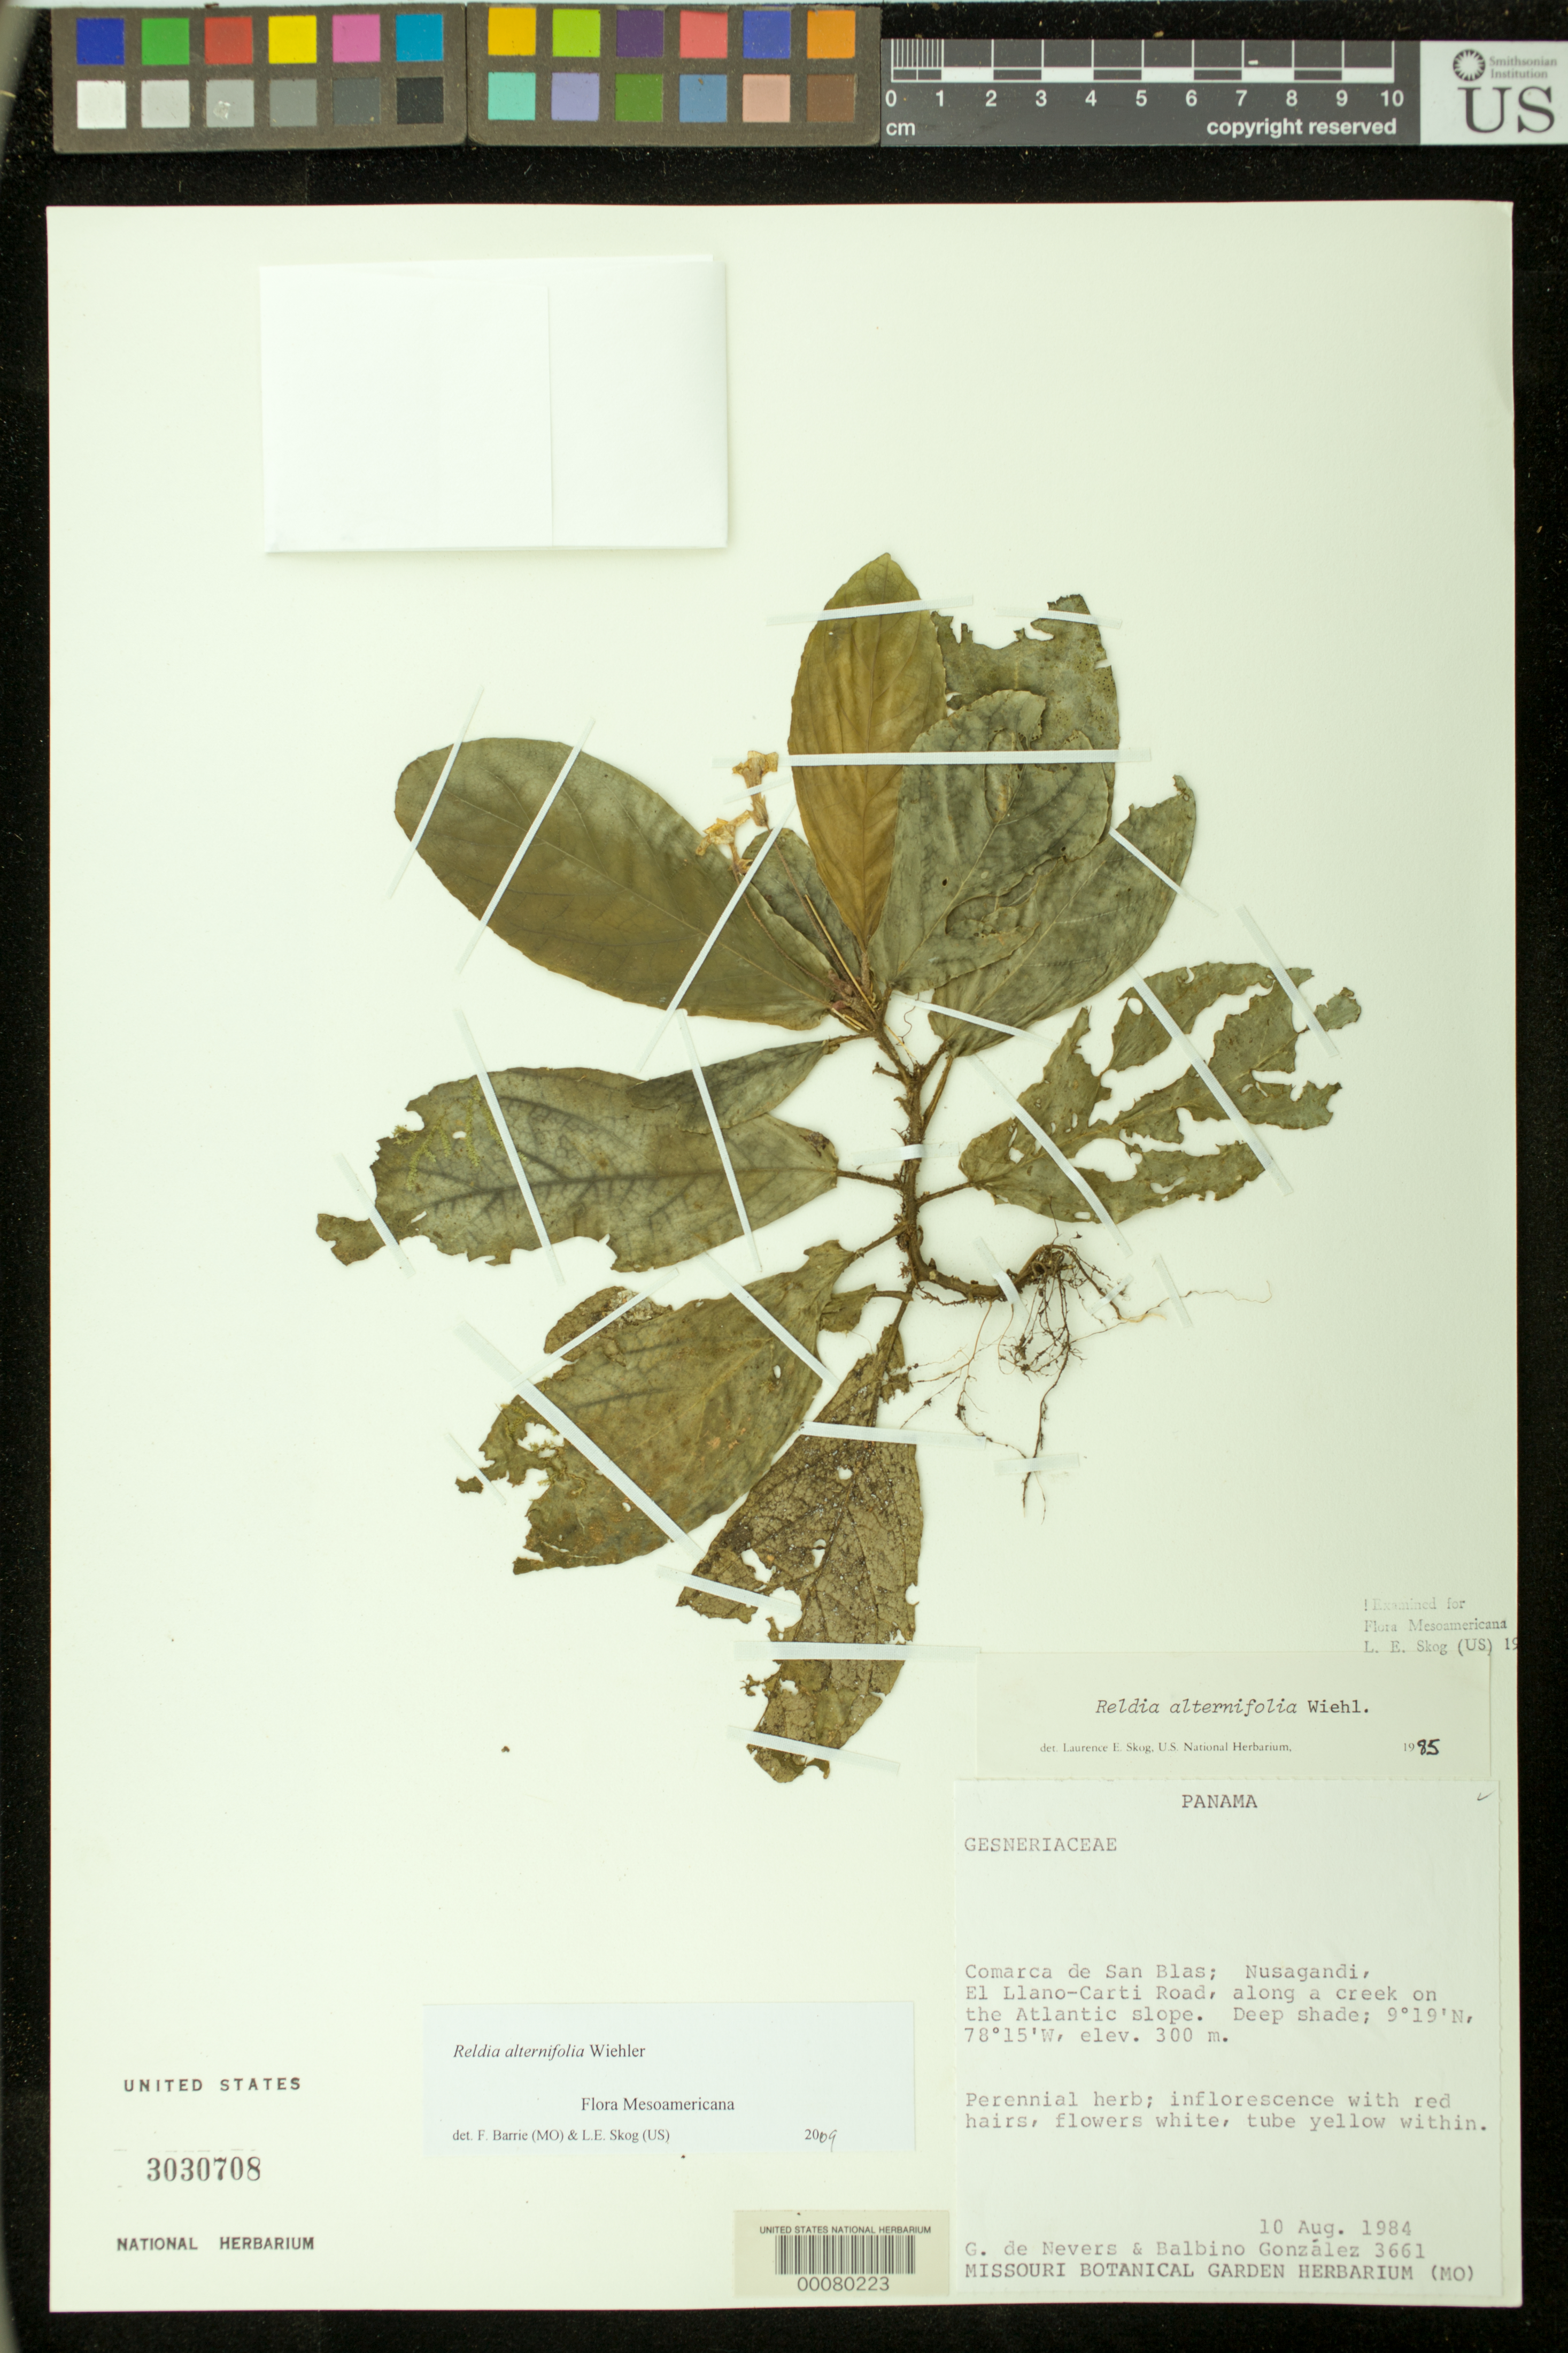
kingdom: Plantae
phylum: Tracheophyta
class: Magnoliopsida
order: Lamiales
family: Gesneriaceae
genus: Reldia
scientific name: Reldia alternifolia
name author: Wiehler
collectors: G. C. de Nevers & B. González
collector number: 3661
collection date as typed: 10 Aug 1984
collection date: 1984-08-10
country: Panama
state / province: Kuna Yala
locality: Comarca de San Blas, Nusagandi, El Llano-Carti road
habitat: Along a creek on the Atlantic slope, deep shade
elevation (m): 300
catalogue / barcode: US 3030708